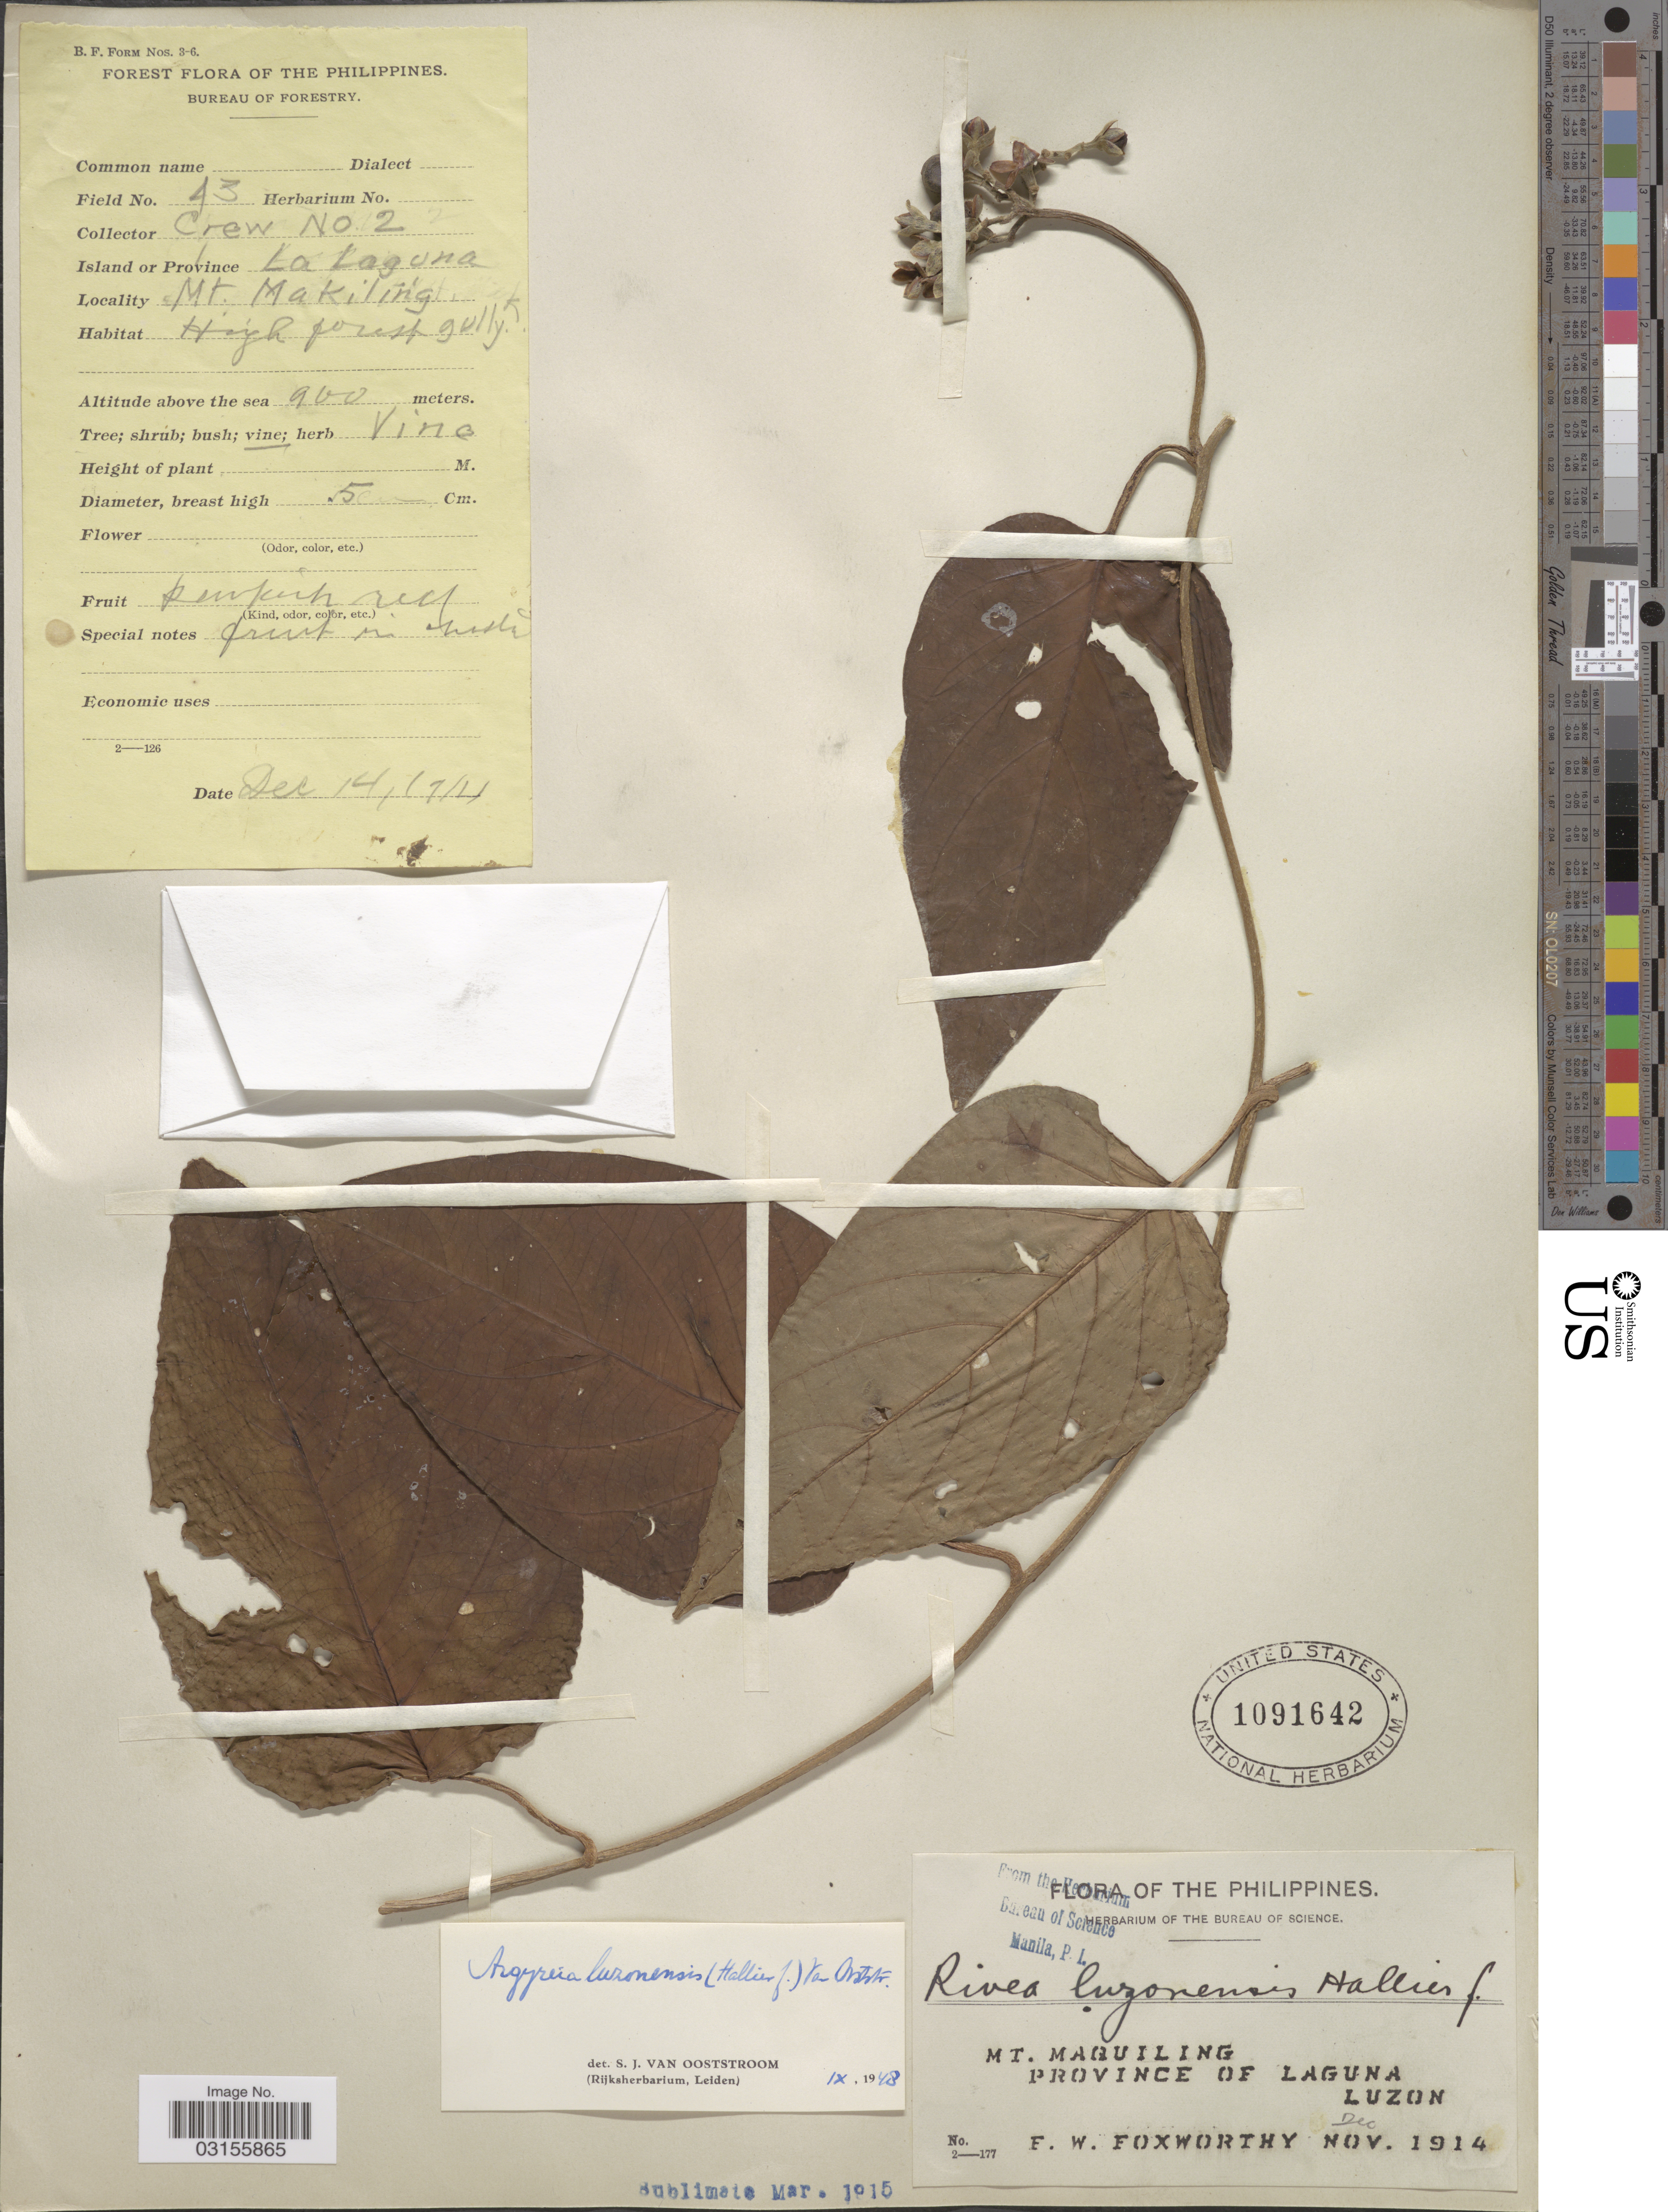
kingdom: Plantae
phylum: Tracheophyta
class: Magnoliopsida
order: Solanales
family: Convolvulaceae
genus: Argyreia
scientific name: Argyreia luzonensis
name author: (Hallier f.) Ooststr.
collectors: F. W. Foxworthy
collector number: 43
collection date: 1914-12-14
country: Philippines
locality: Mt. Maquiling. Province of Laguna. Mt. Makiling.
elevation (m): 900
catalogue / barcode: US 1091642